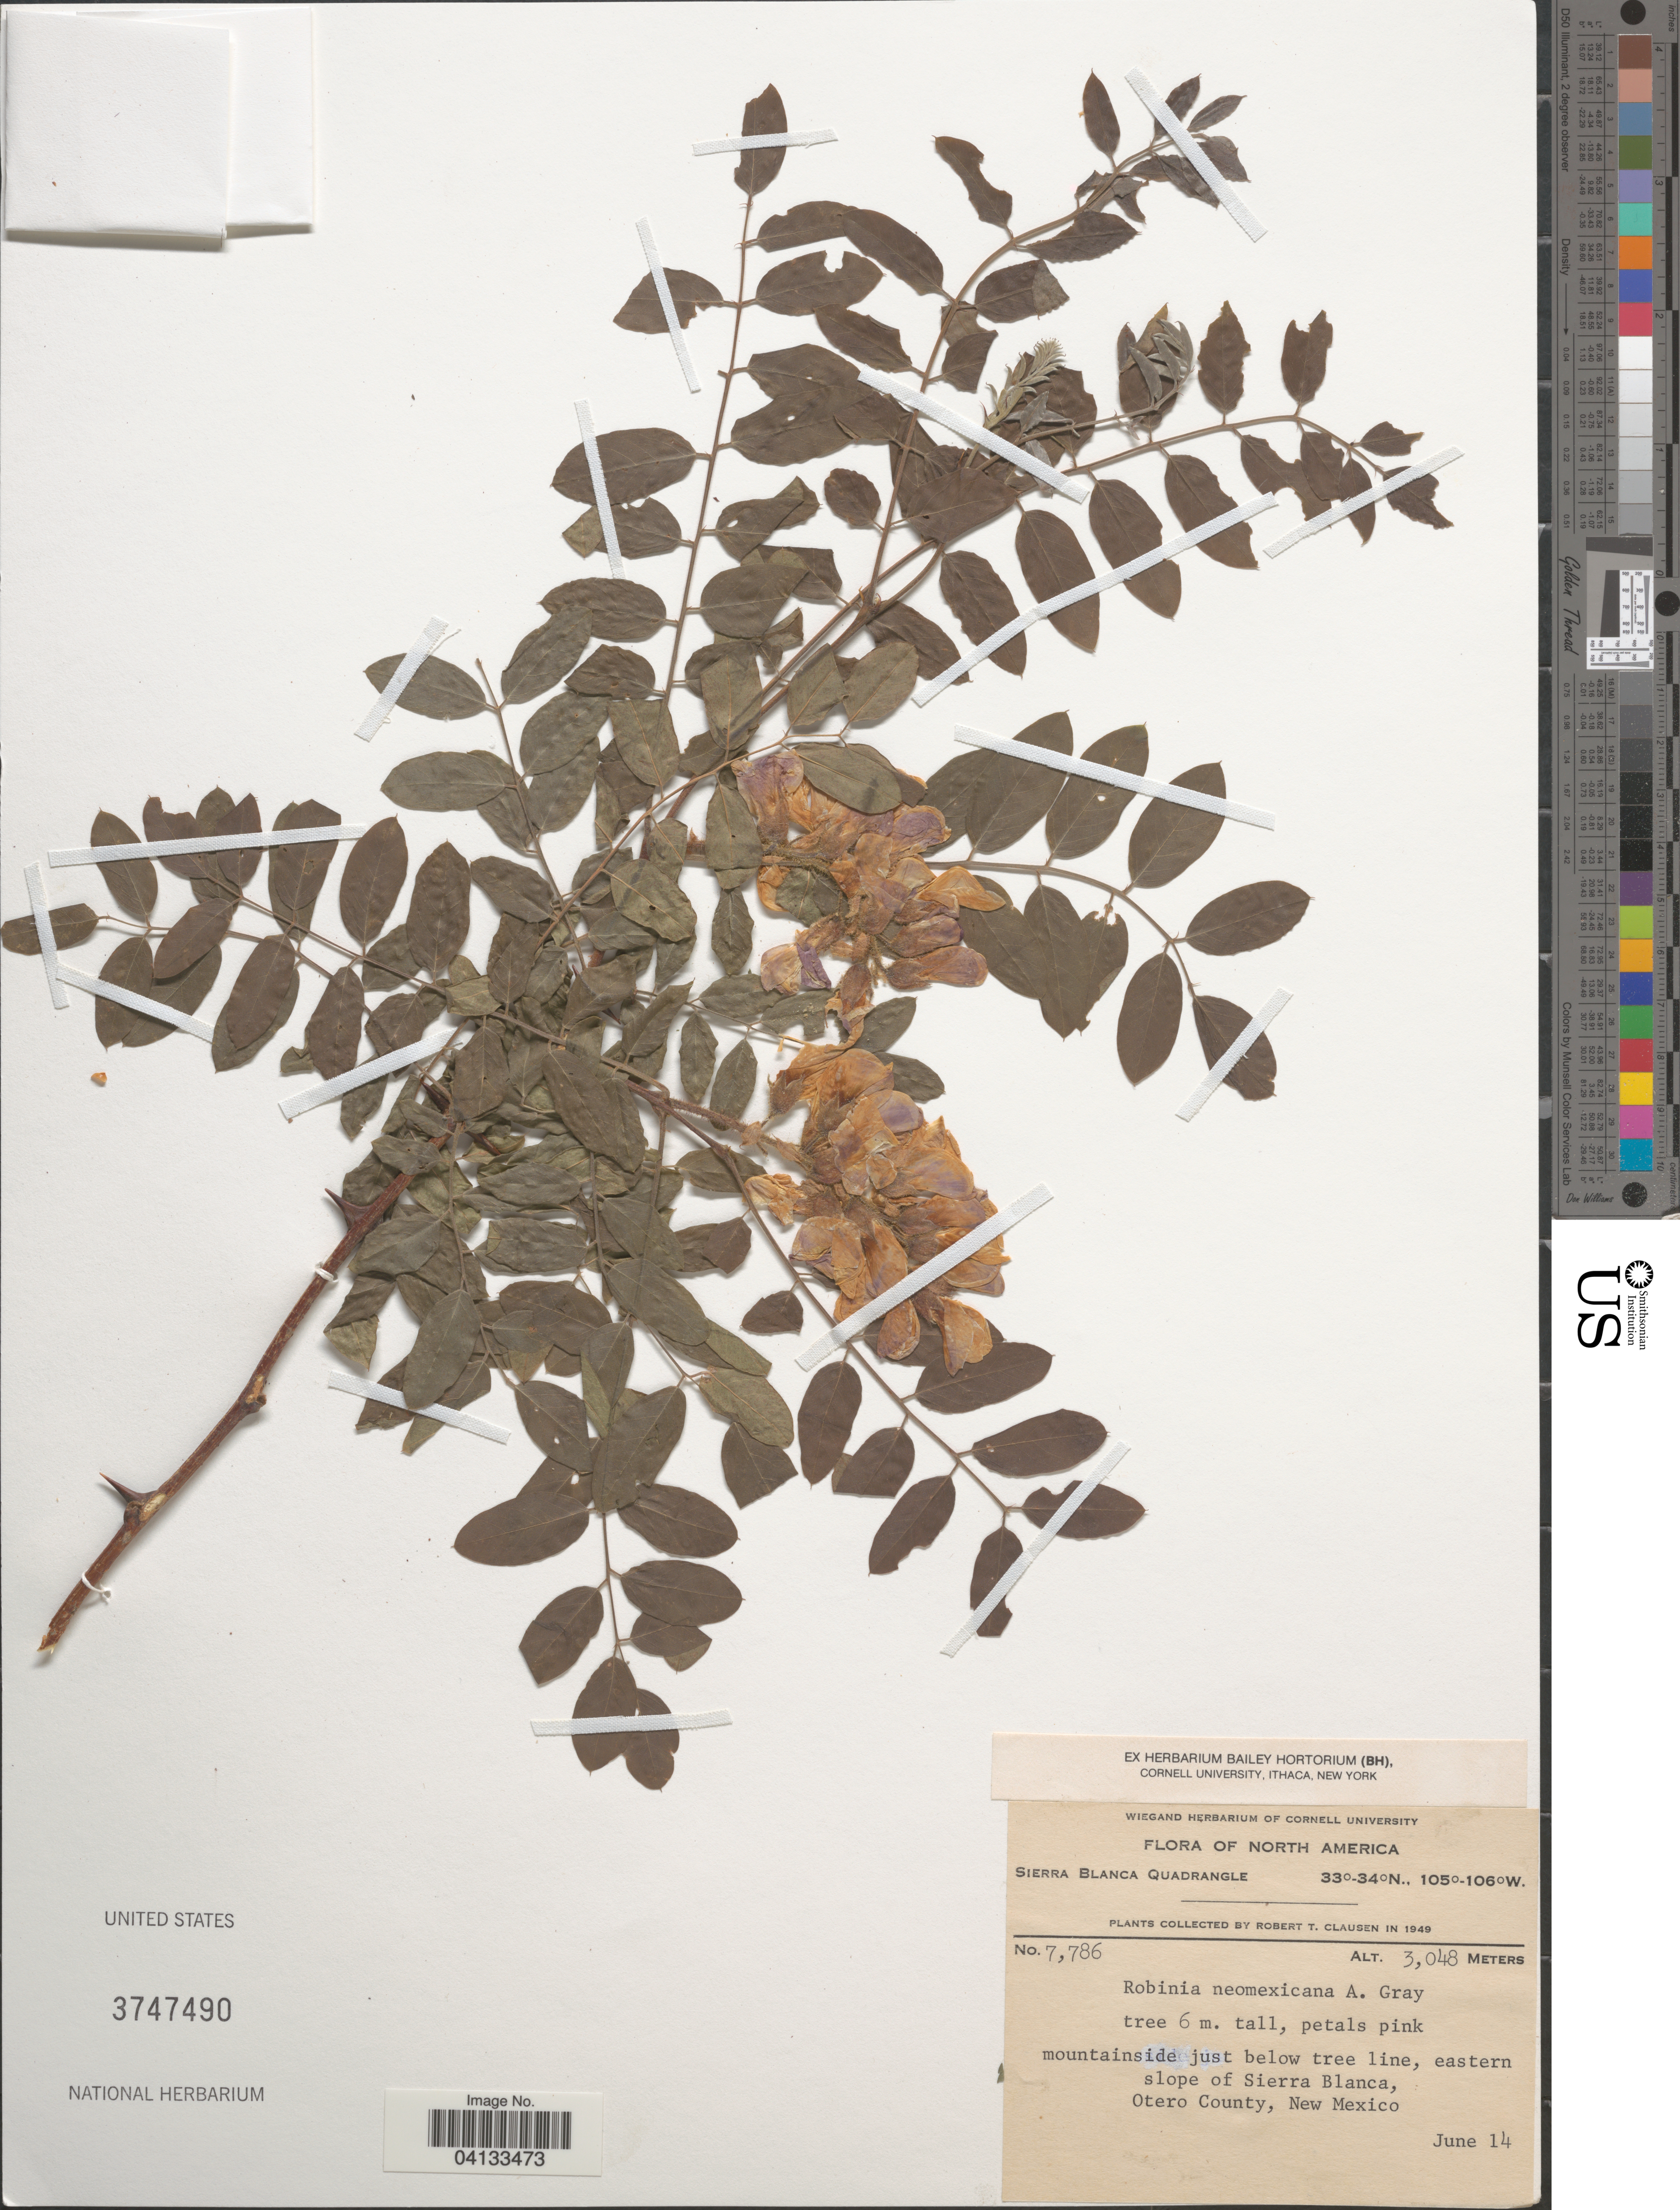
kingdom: Plantae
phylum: Tracheophyta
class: Magnoliopsida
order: Fabales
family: Fabaceae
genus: Robinia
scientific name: Robinia neomexicana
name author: A. Gray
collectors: R. T. Clausen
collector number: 7786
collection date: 1949-06-14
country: United States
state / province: New Mexico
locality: Sierra Blanca Quadrangle. Mountainside just below tree line, eastern slope of Sierra Blanca, Otero County.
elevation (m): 3048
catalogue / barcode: US 3747490